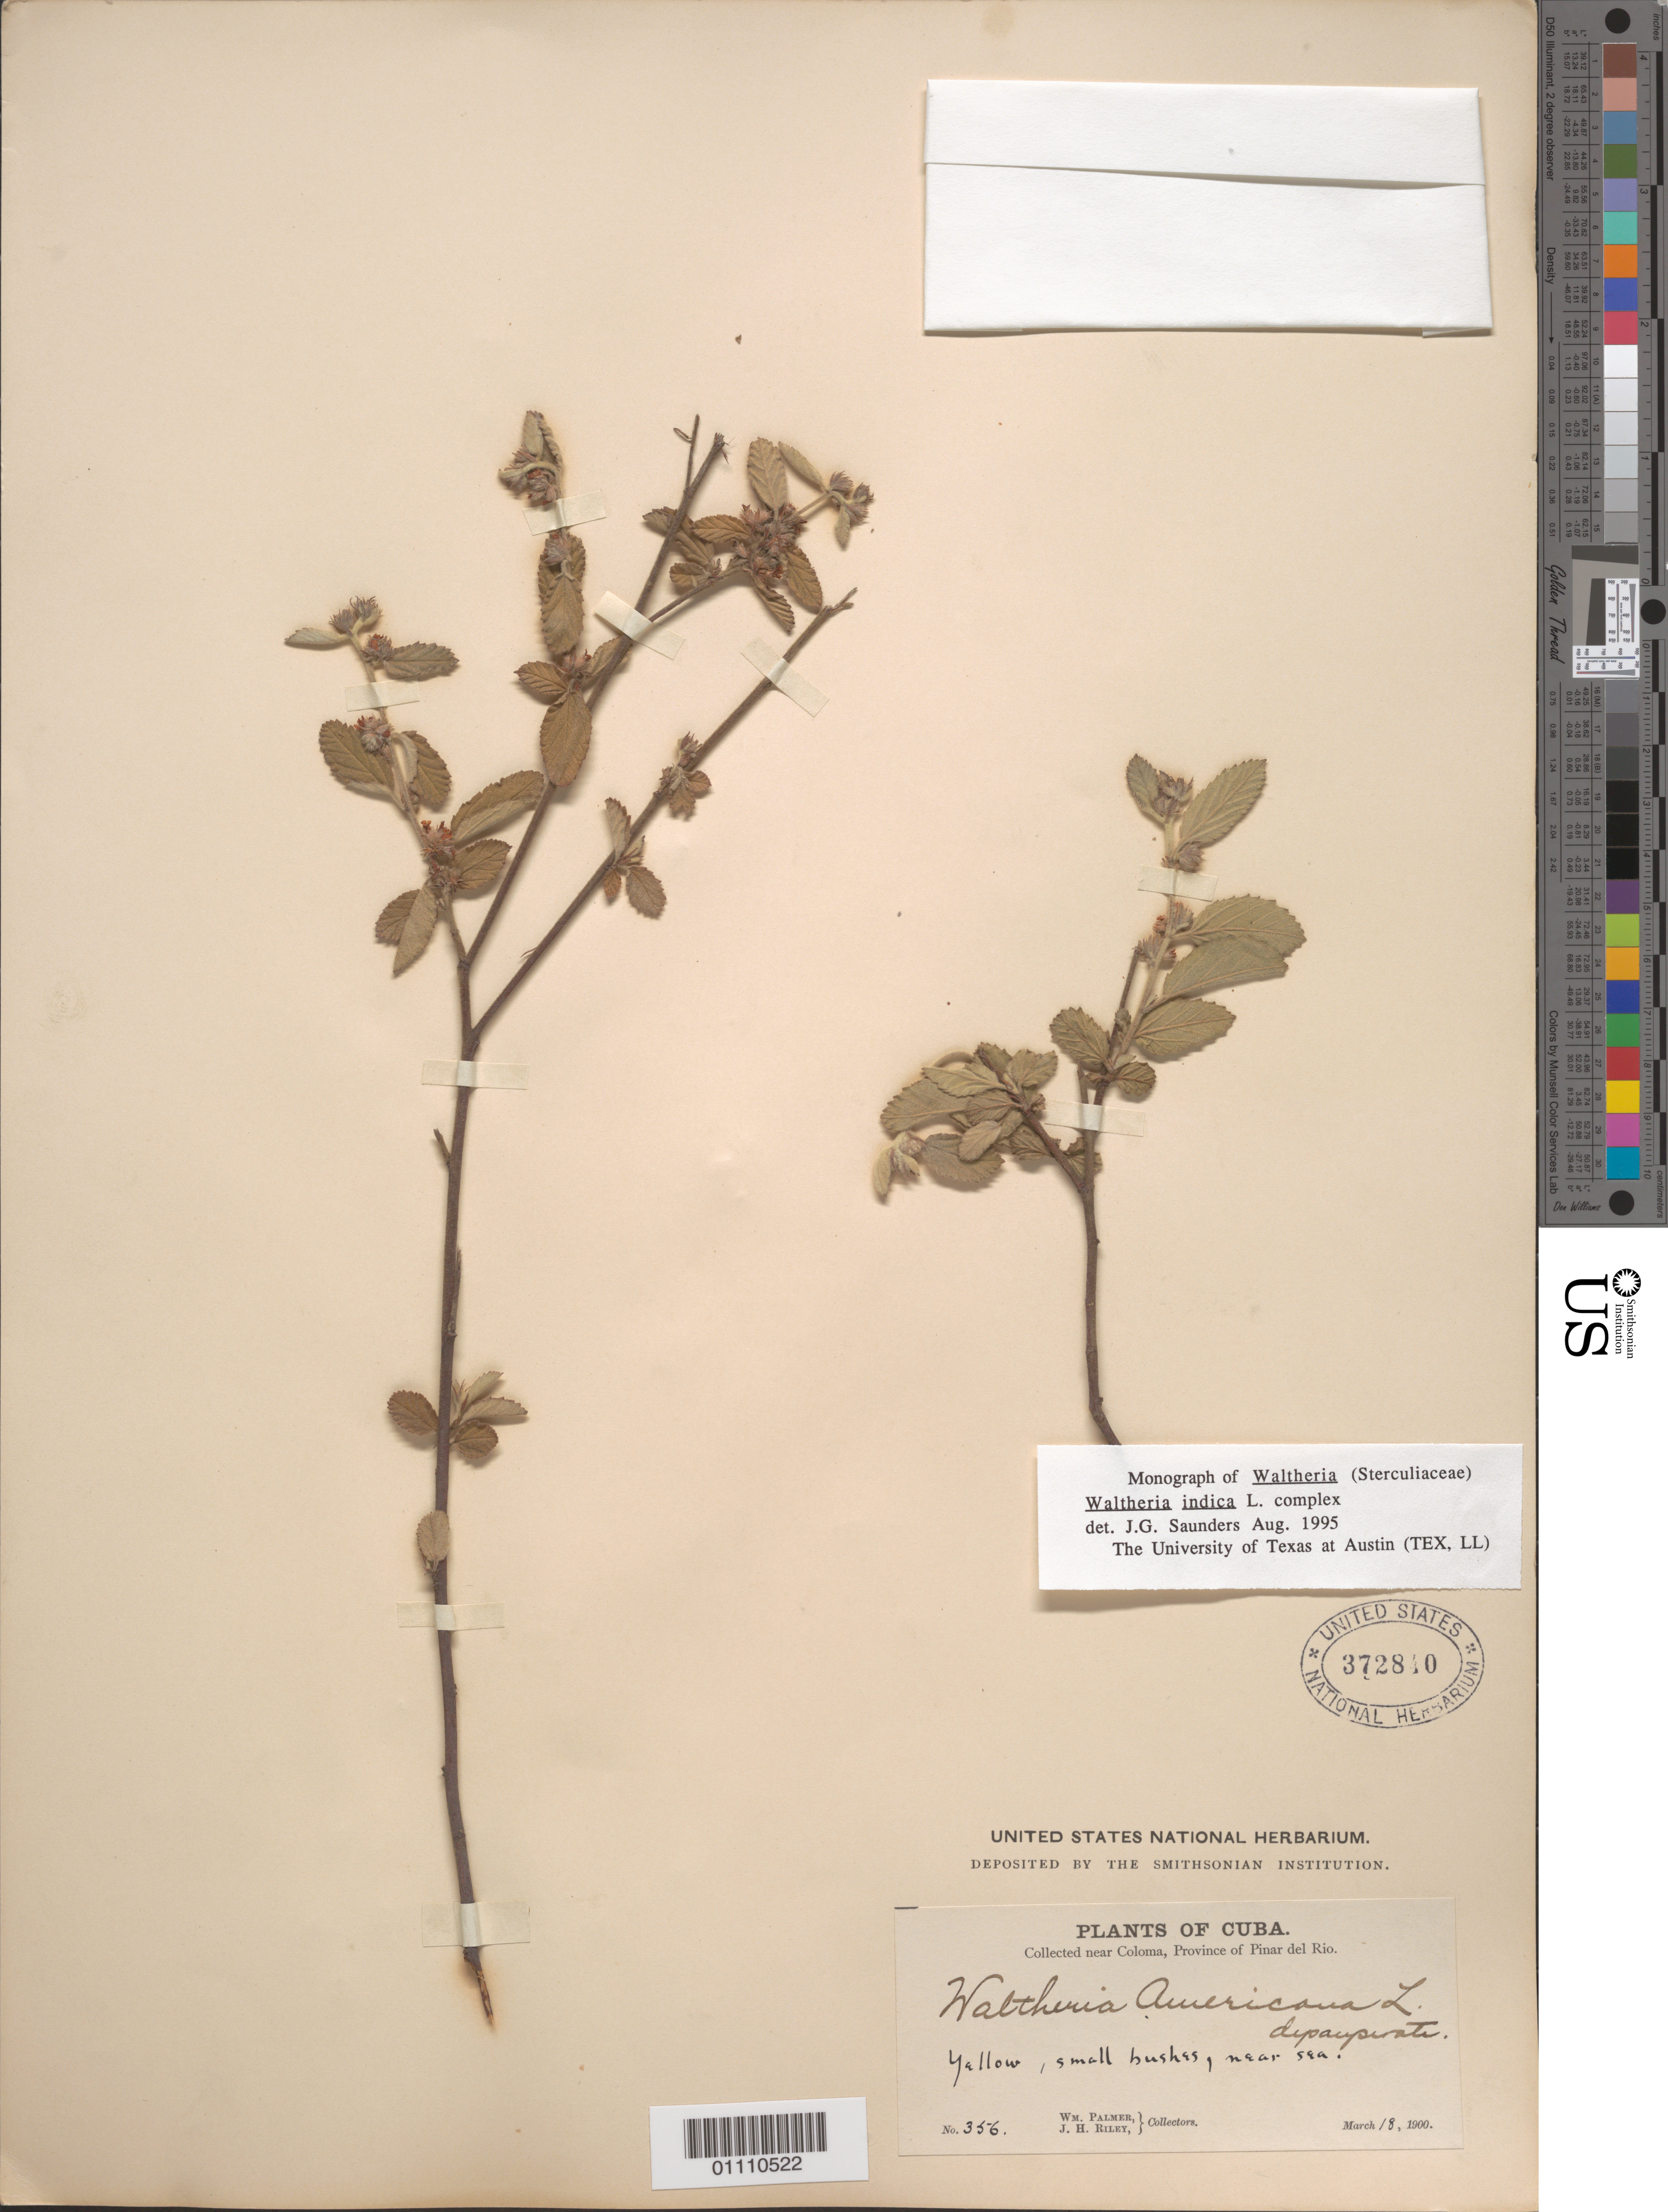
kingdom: Plantae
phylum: Tracheophyta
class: Magnoliopsida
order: Malvales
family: Malvaceae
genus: Waltheria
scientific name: Waltheria indica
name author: L.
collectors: W. Palmer & J. H. Riley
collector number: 356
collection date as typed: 18 Mar 1900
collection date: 1900-03-18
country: Cuba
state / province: Pinar del Rio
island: Cuba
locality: Near Coloma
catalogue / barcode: US 372840